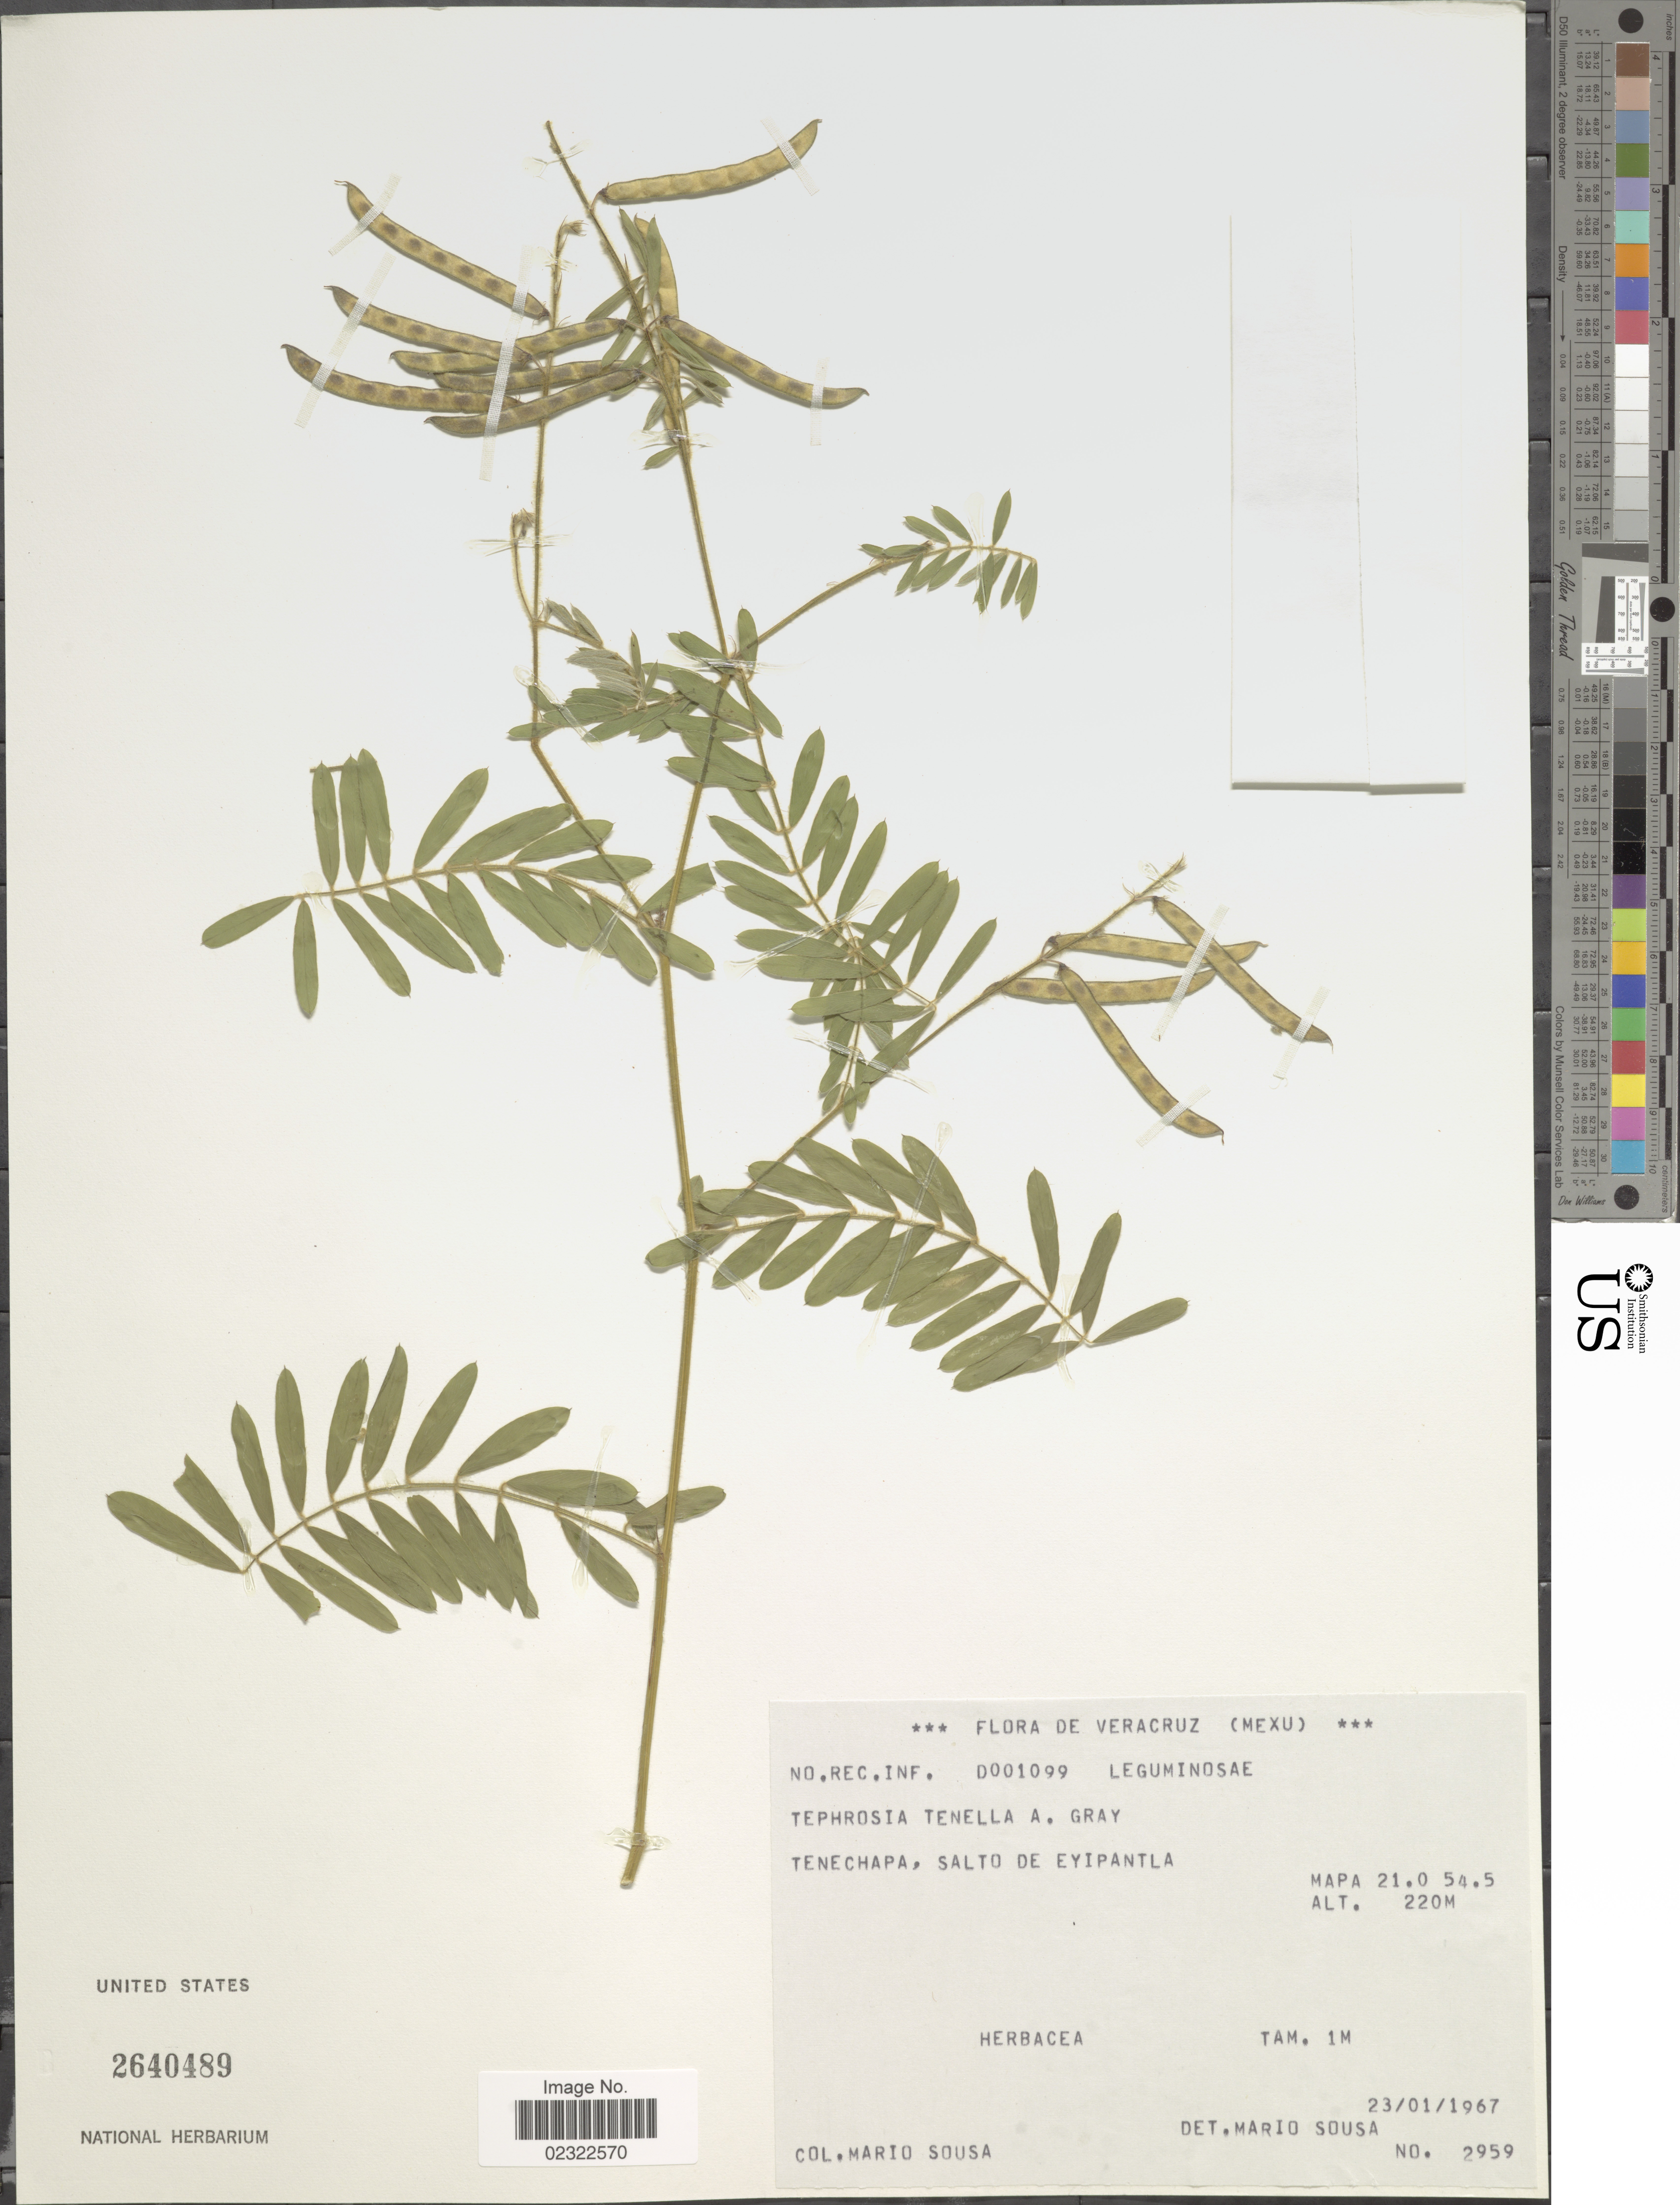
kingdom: Plantae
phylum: Tracheophyta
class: Magnoliopsida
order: Fabales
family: Fabaceae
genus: Tephrosia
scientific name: Tephrosia tenella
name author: A. Gray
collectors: M. Sousa S.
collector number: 2959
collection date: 1967-01-23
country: Mexico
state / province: Veracruz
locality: Veracruz (Mexu), Tenechapa, Salto de Eyipantla,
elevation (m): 220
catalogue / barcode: US 2640489